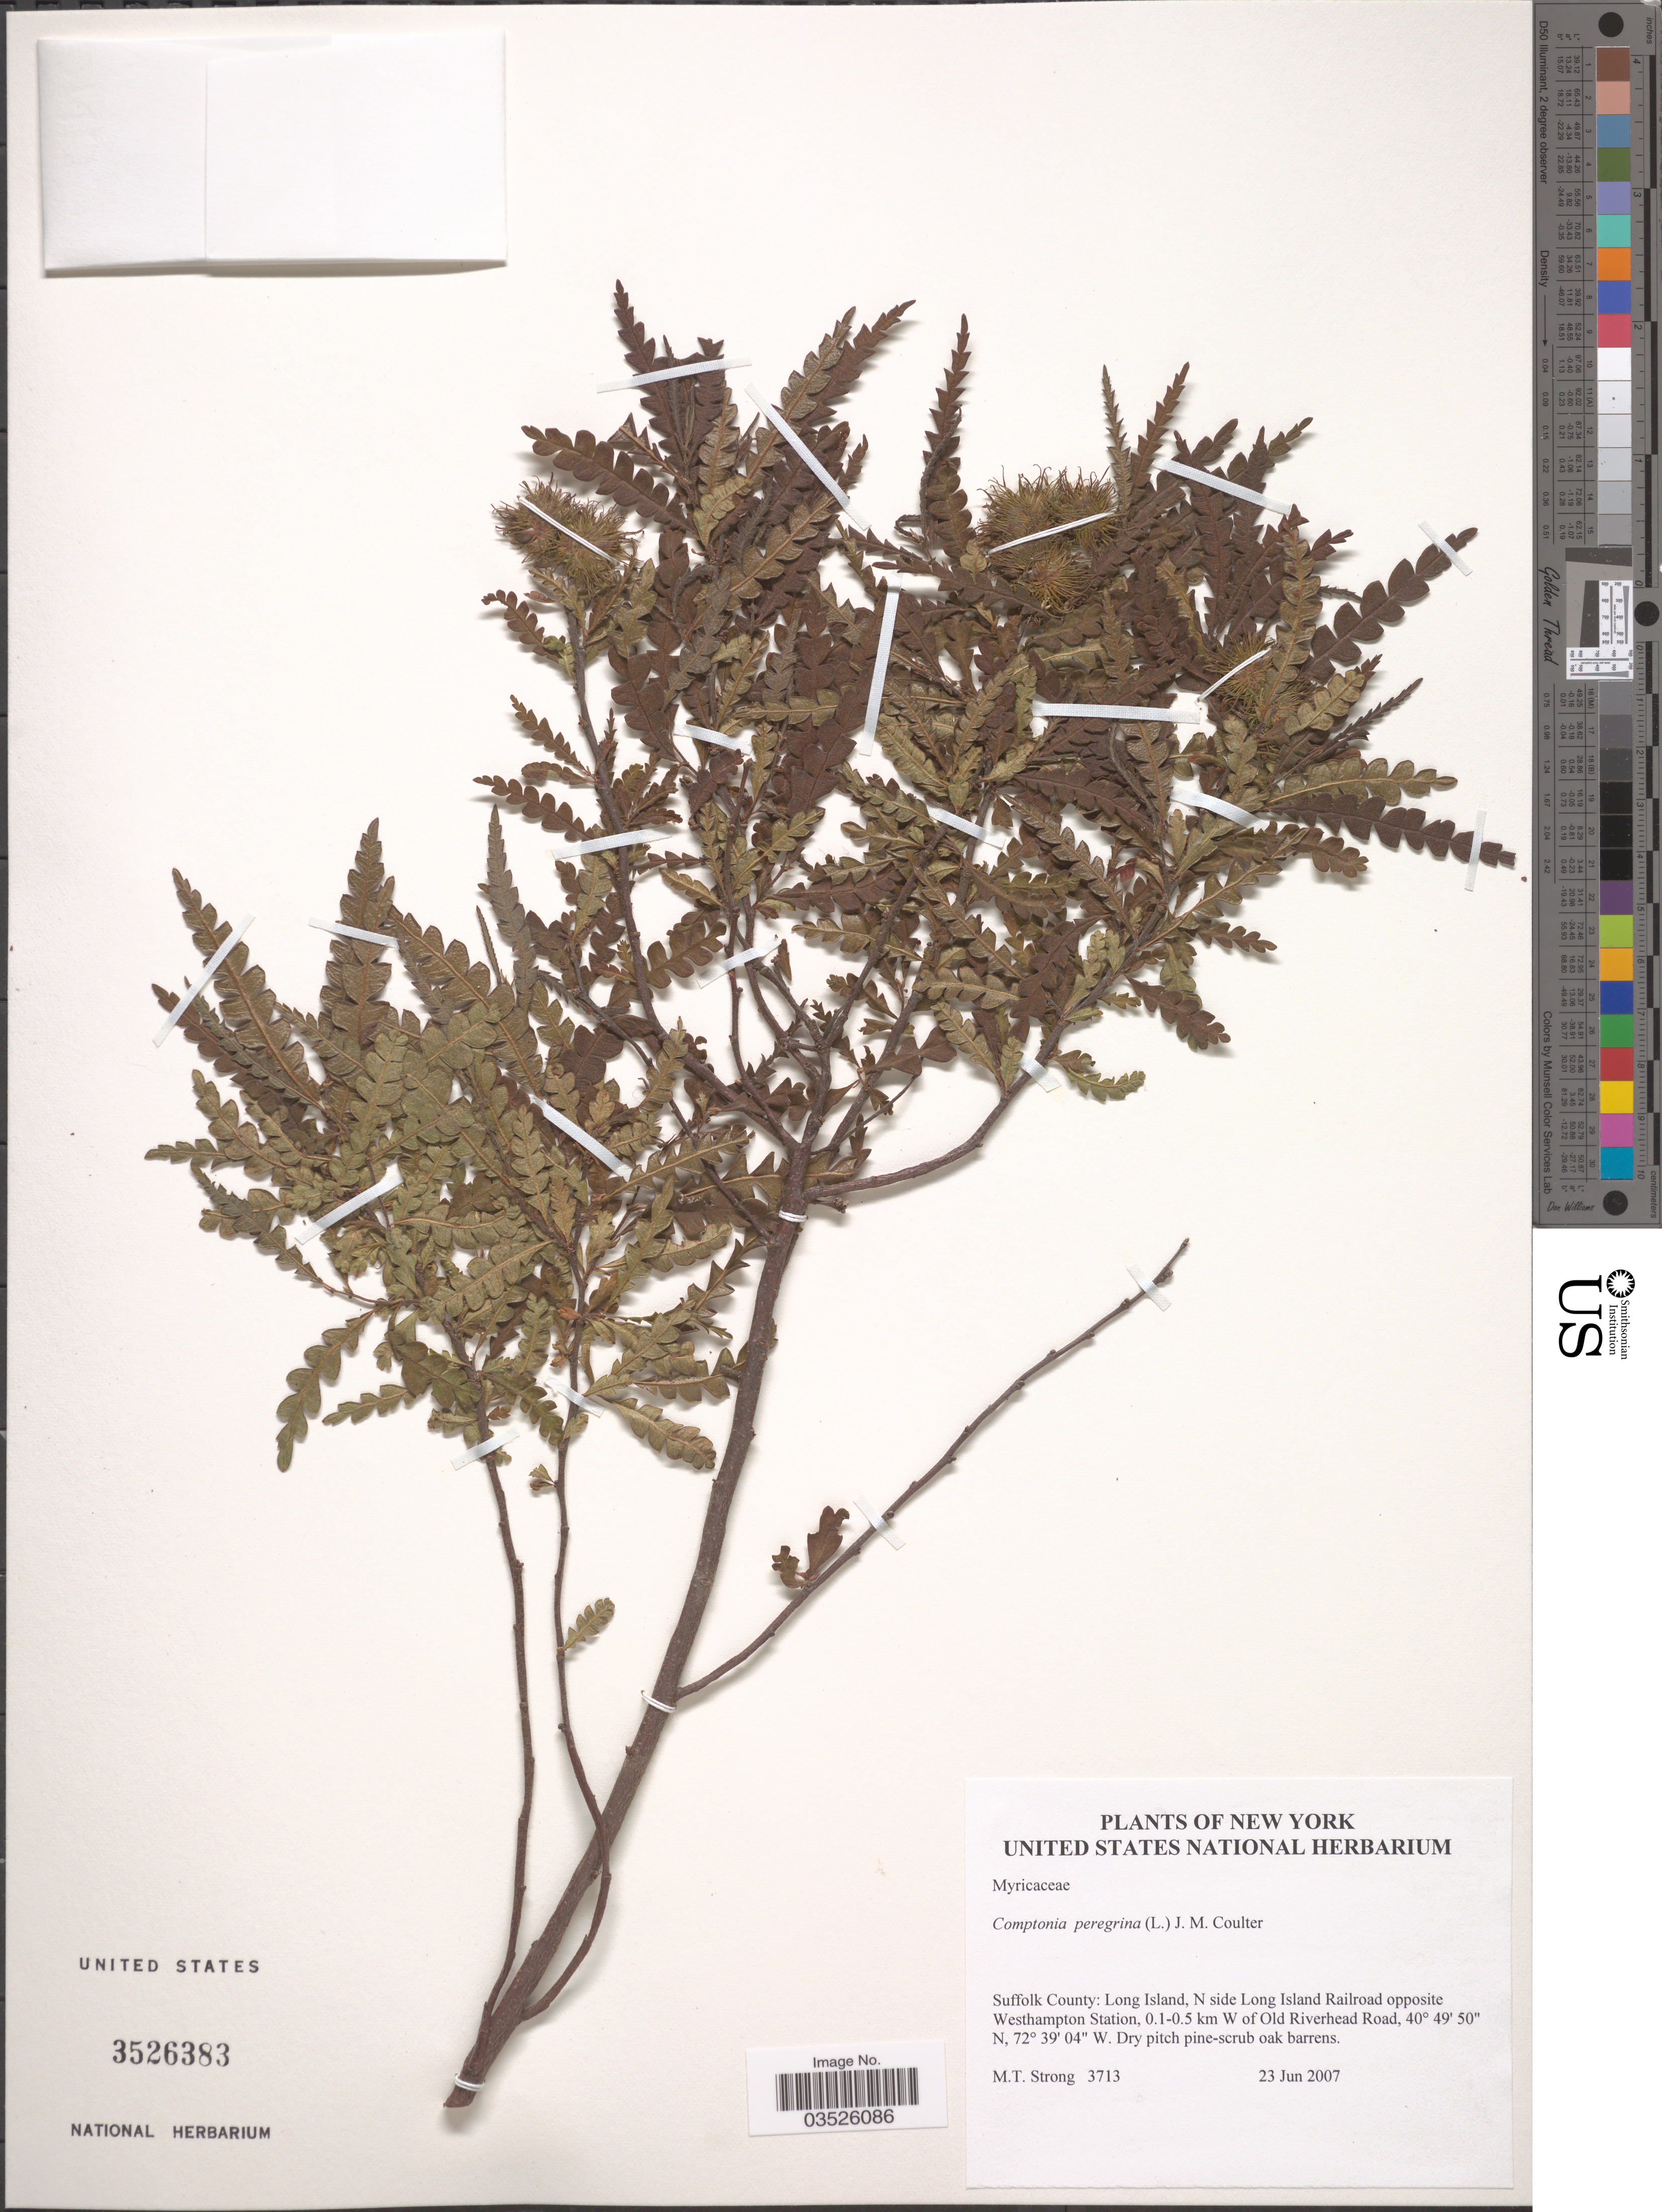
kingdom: Plantae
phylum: Tracheophyta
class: Magnoliopsida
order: Fagales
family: Myricaceae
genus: Comptonia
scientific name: Comptonia peregrina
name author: (L.) J.M. Coult.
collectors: M. T. Strong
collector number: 3713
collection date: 2007-06-23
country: United States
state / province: New York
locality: Suffolk County: Long Island, N side Long Island Railroad opposite Westhampton Station, 0.1-0.5 km W of Old Riverhead Road.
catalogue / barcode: US 3526383